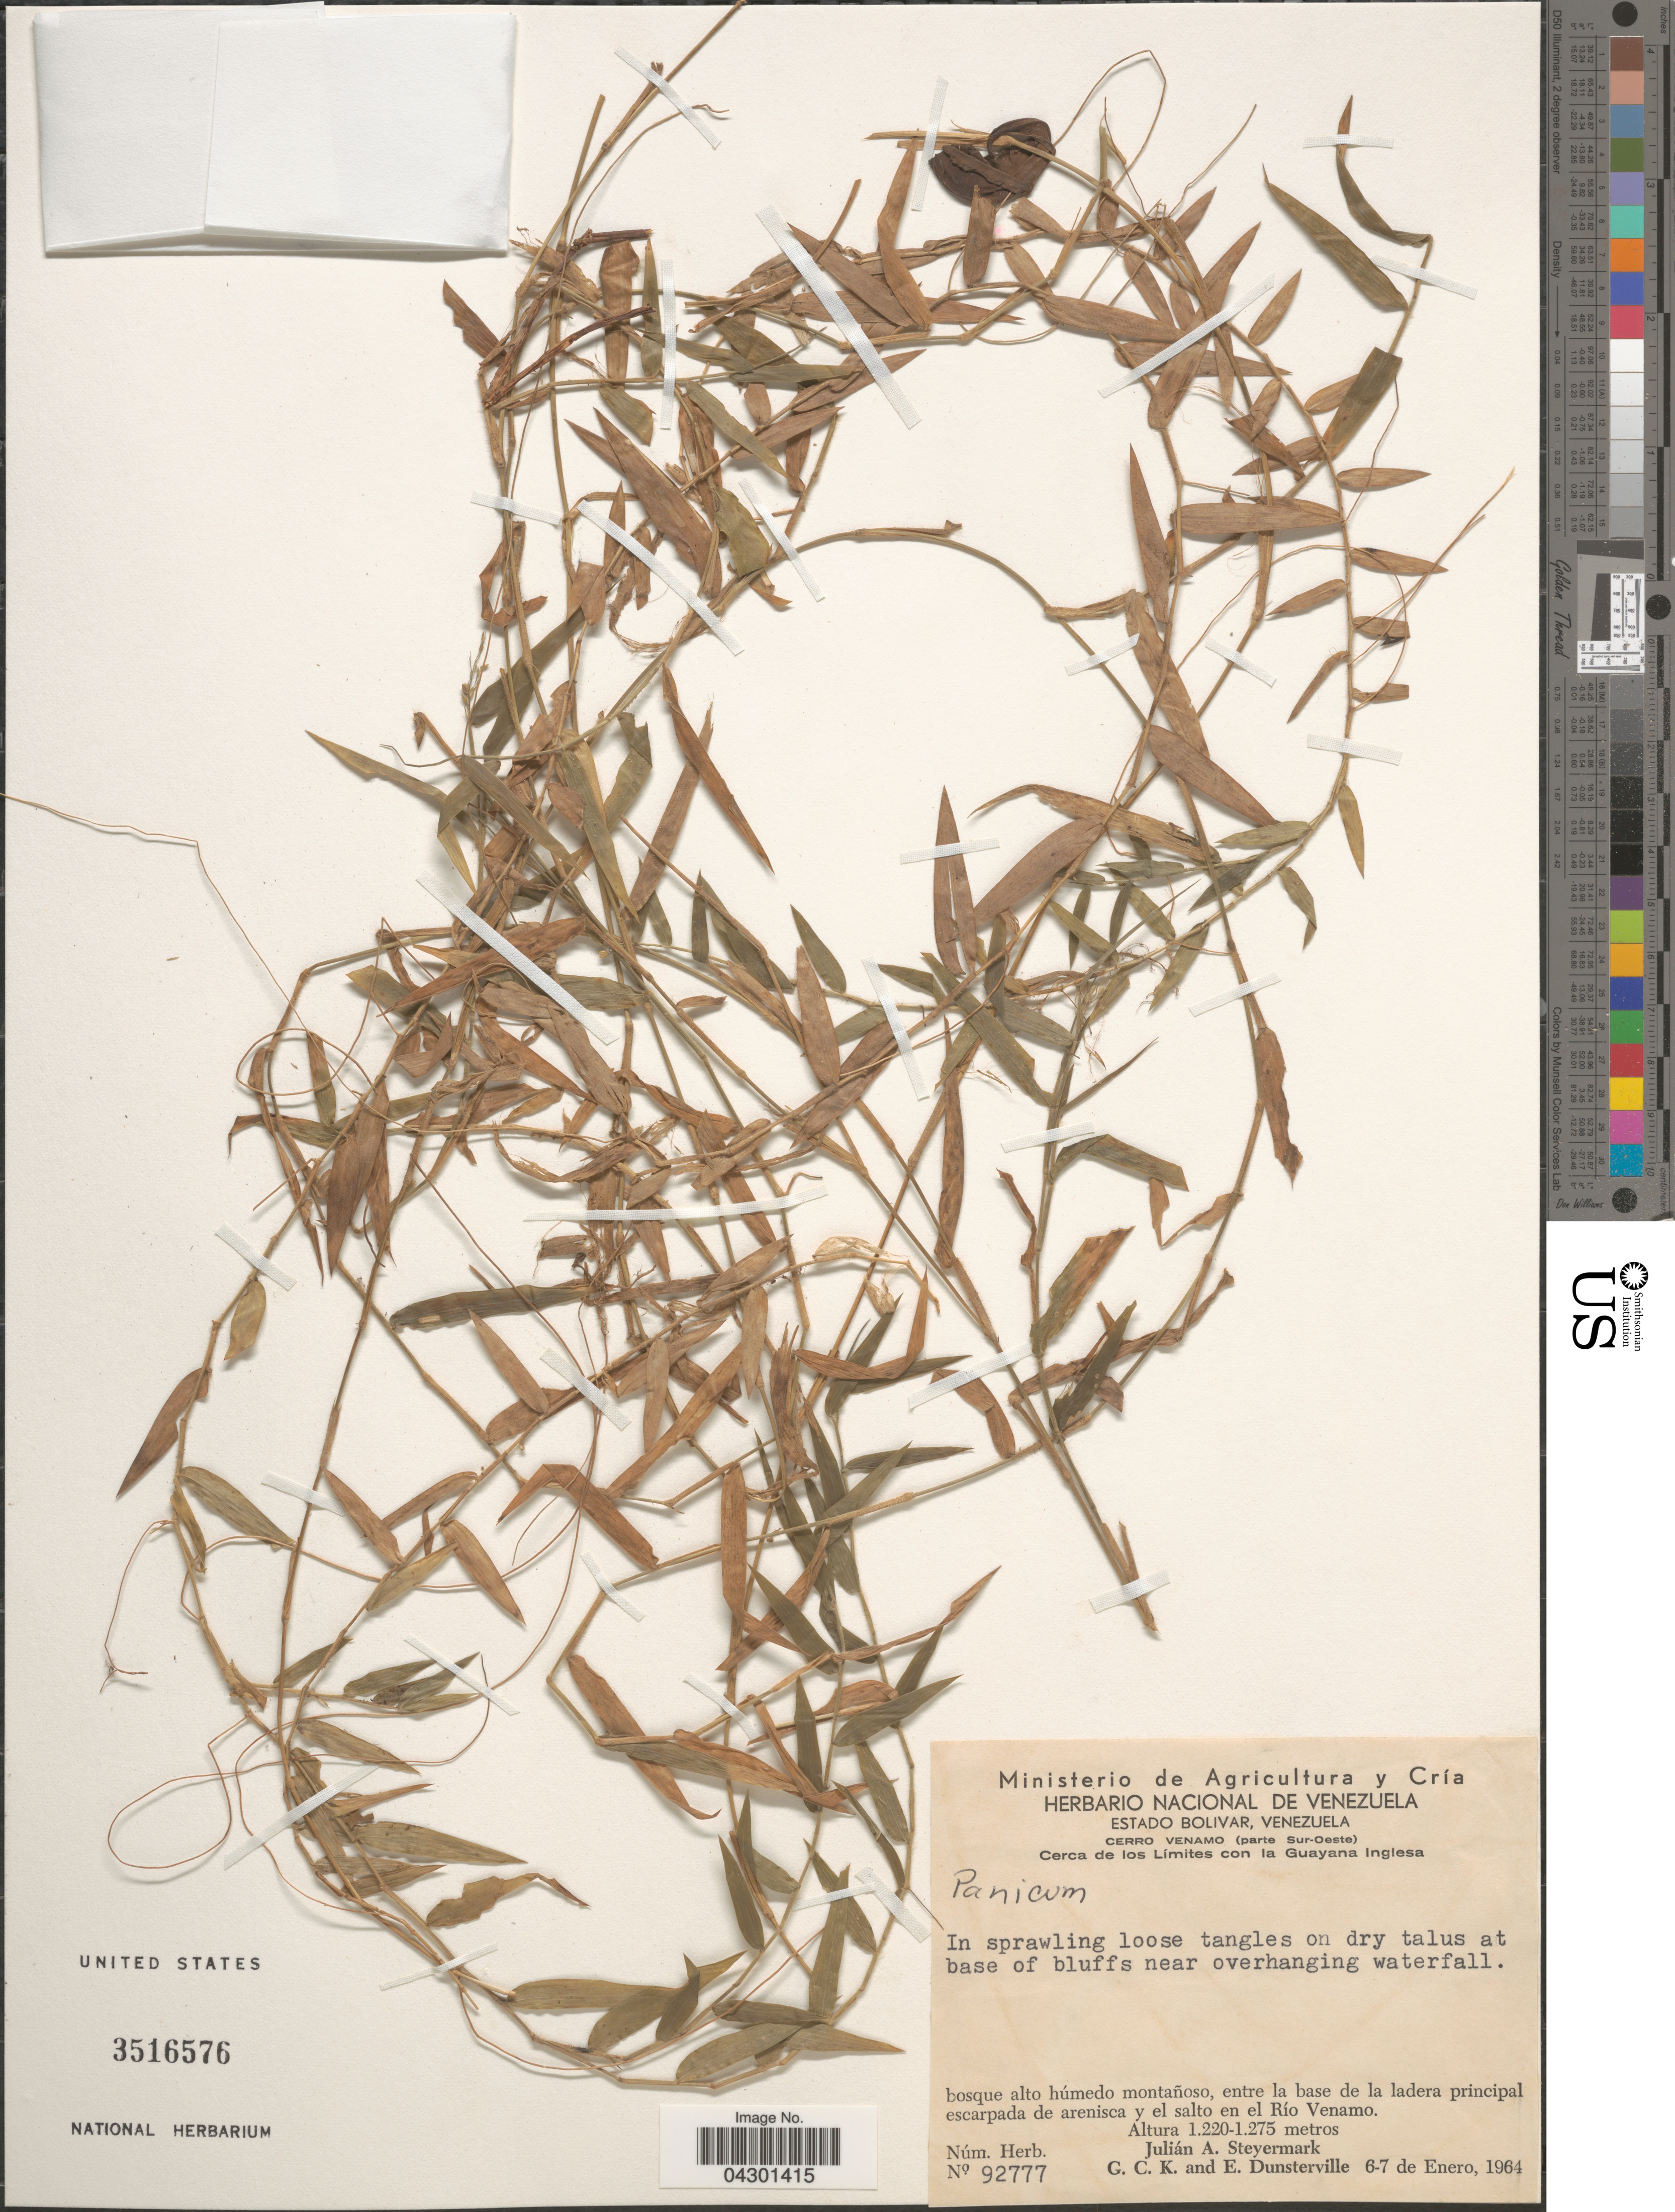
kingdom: Plantae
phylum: Tracheophyta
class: Liliopsida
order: Poales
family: Poaceae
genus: Panicum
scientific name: Panicum sp.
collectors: J. Steyermark, G. C. K. Dunsterville & E. Dunsterville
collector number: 92777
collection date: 1964-01-06/1964-01-07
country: Venezuela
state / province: Bolivar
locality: Cerro Venamo (parte Sur-Oeste). Cerca de los Límites con la Guayana Inglesa. El salto en el Río Venamo.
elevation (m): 1220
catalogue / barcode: US 3516576